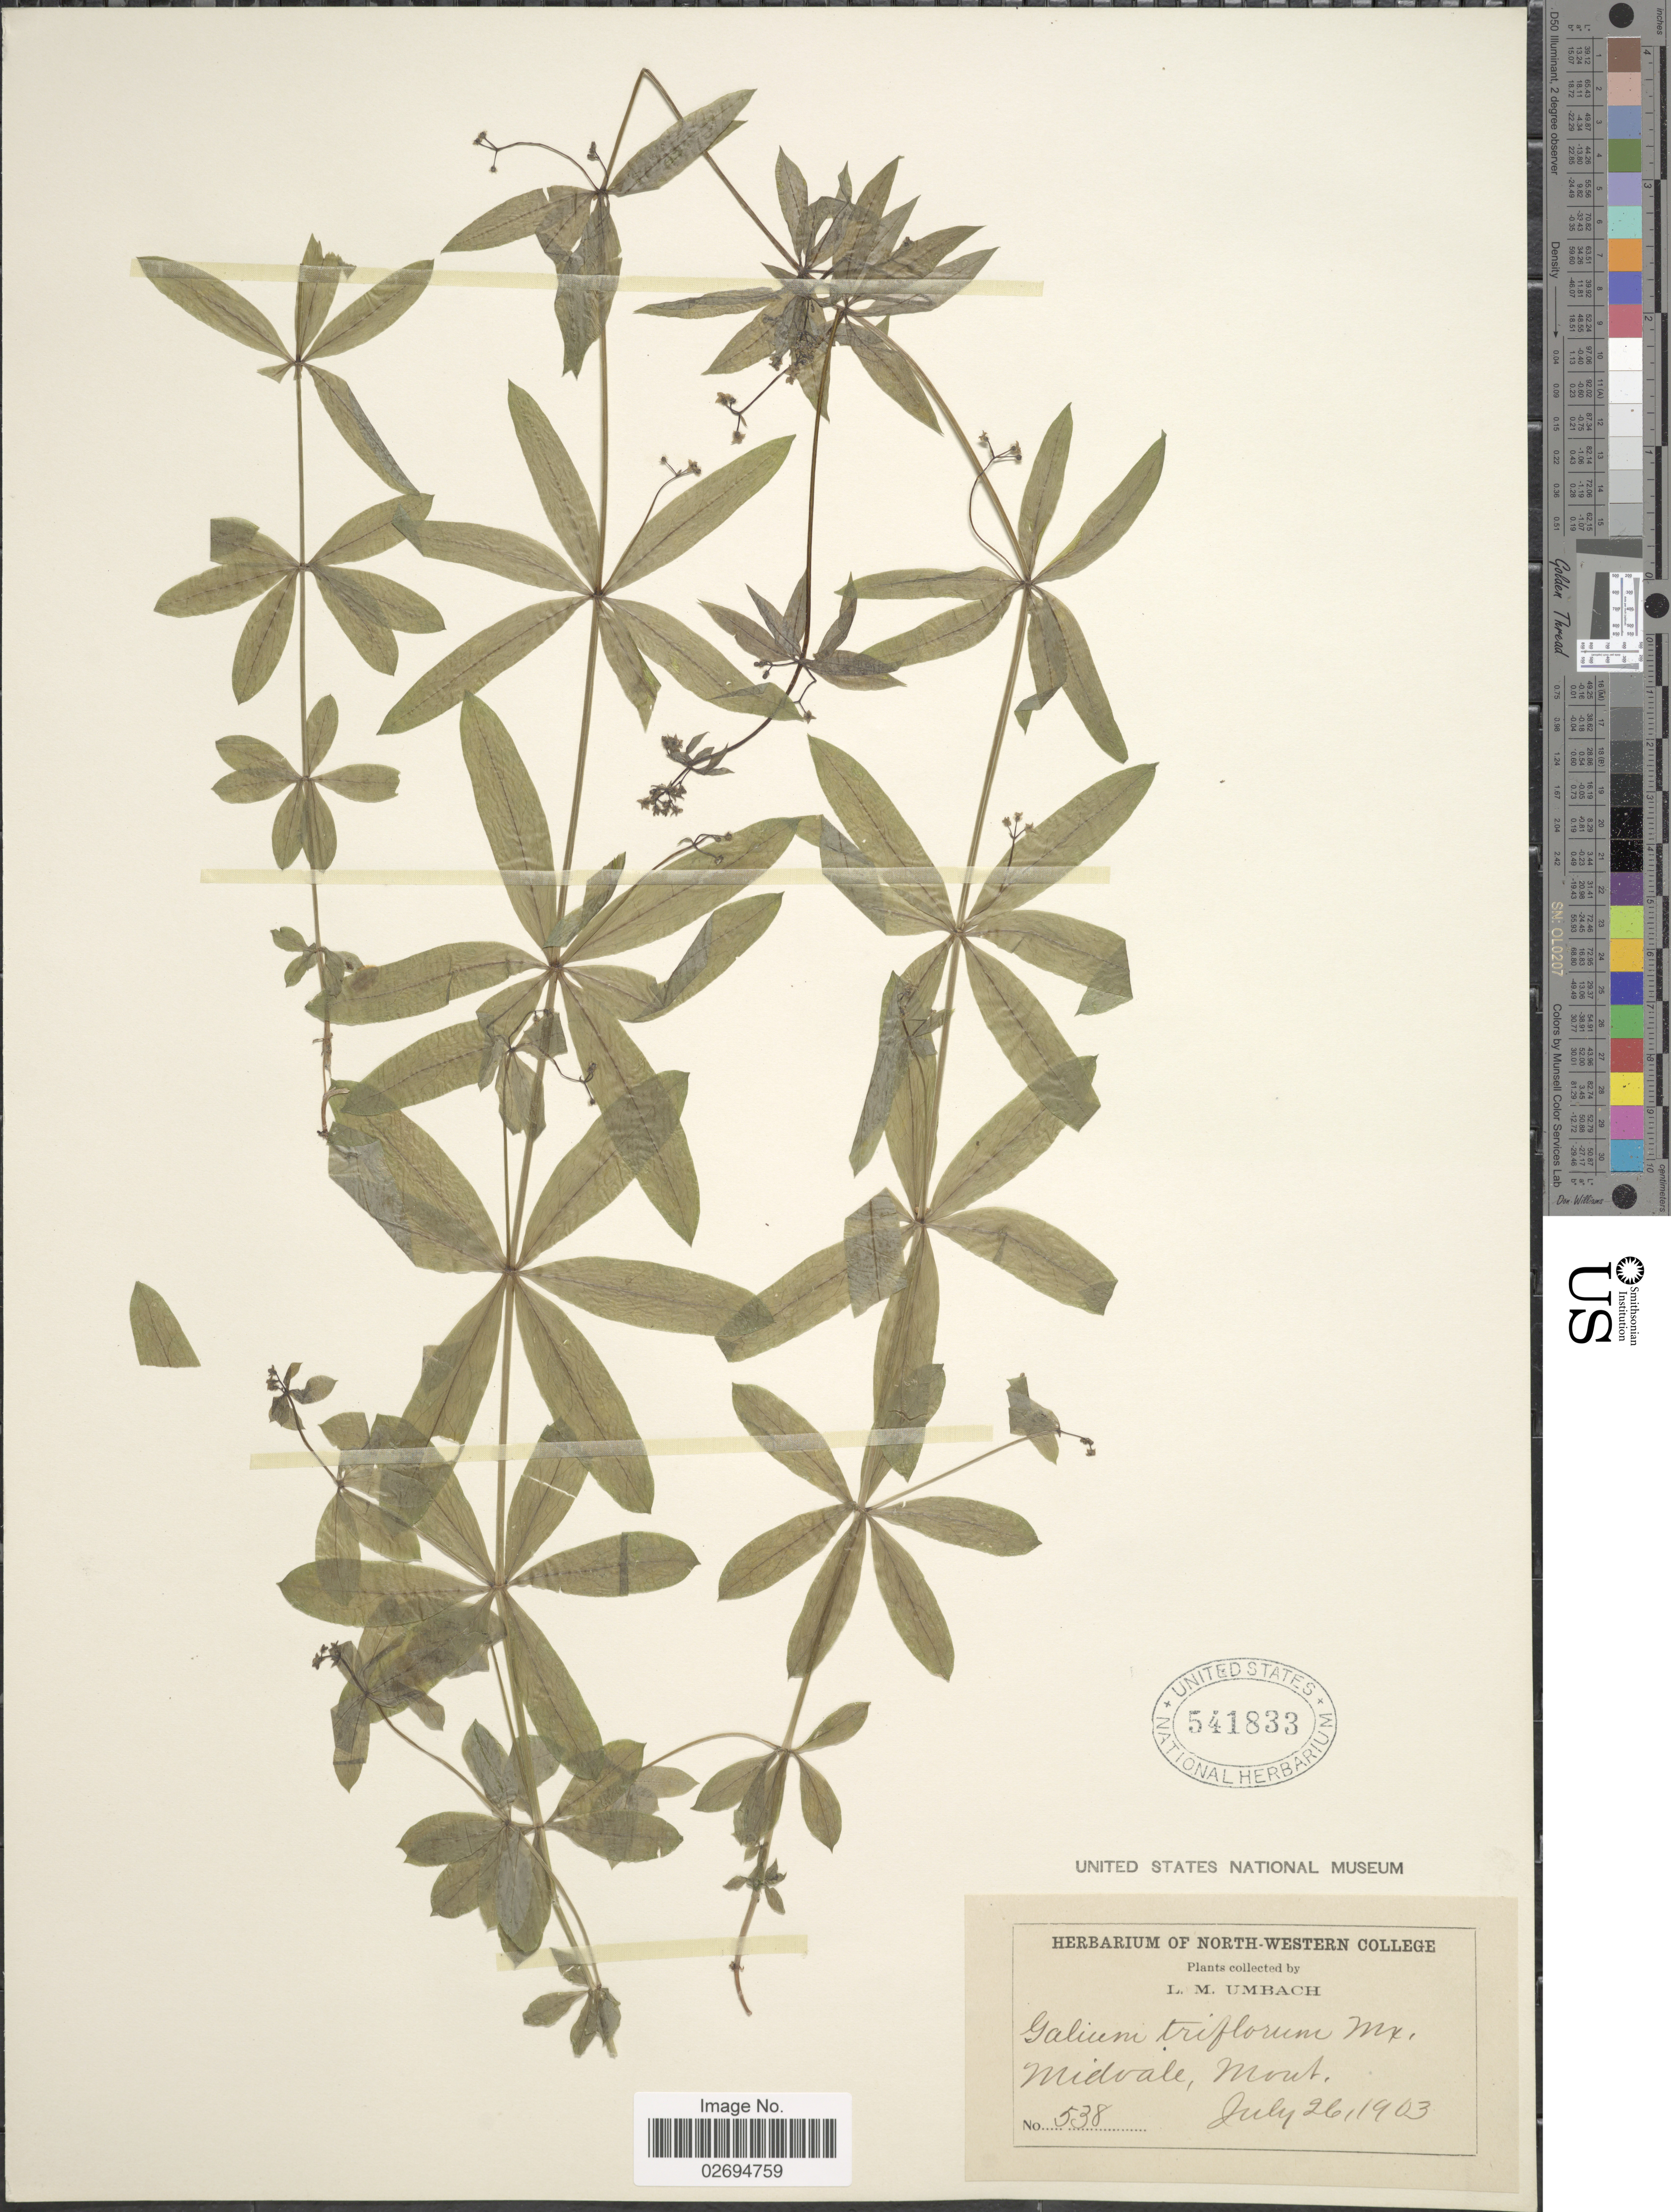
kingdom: Plantae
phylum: Tracheophyta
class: Magnoliopsida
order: Gentianales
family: Rubiaceae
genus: Galium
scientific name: Galium triflorum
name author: Michx.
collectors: L. M. Umbach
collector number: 538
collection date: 1903-07-26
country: United States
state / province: Montana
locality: Midvale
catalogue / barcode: US 541833